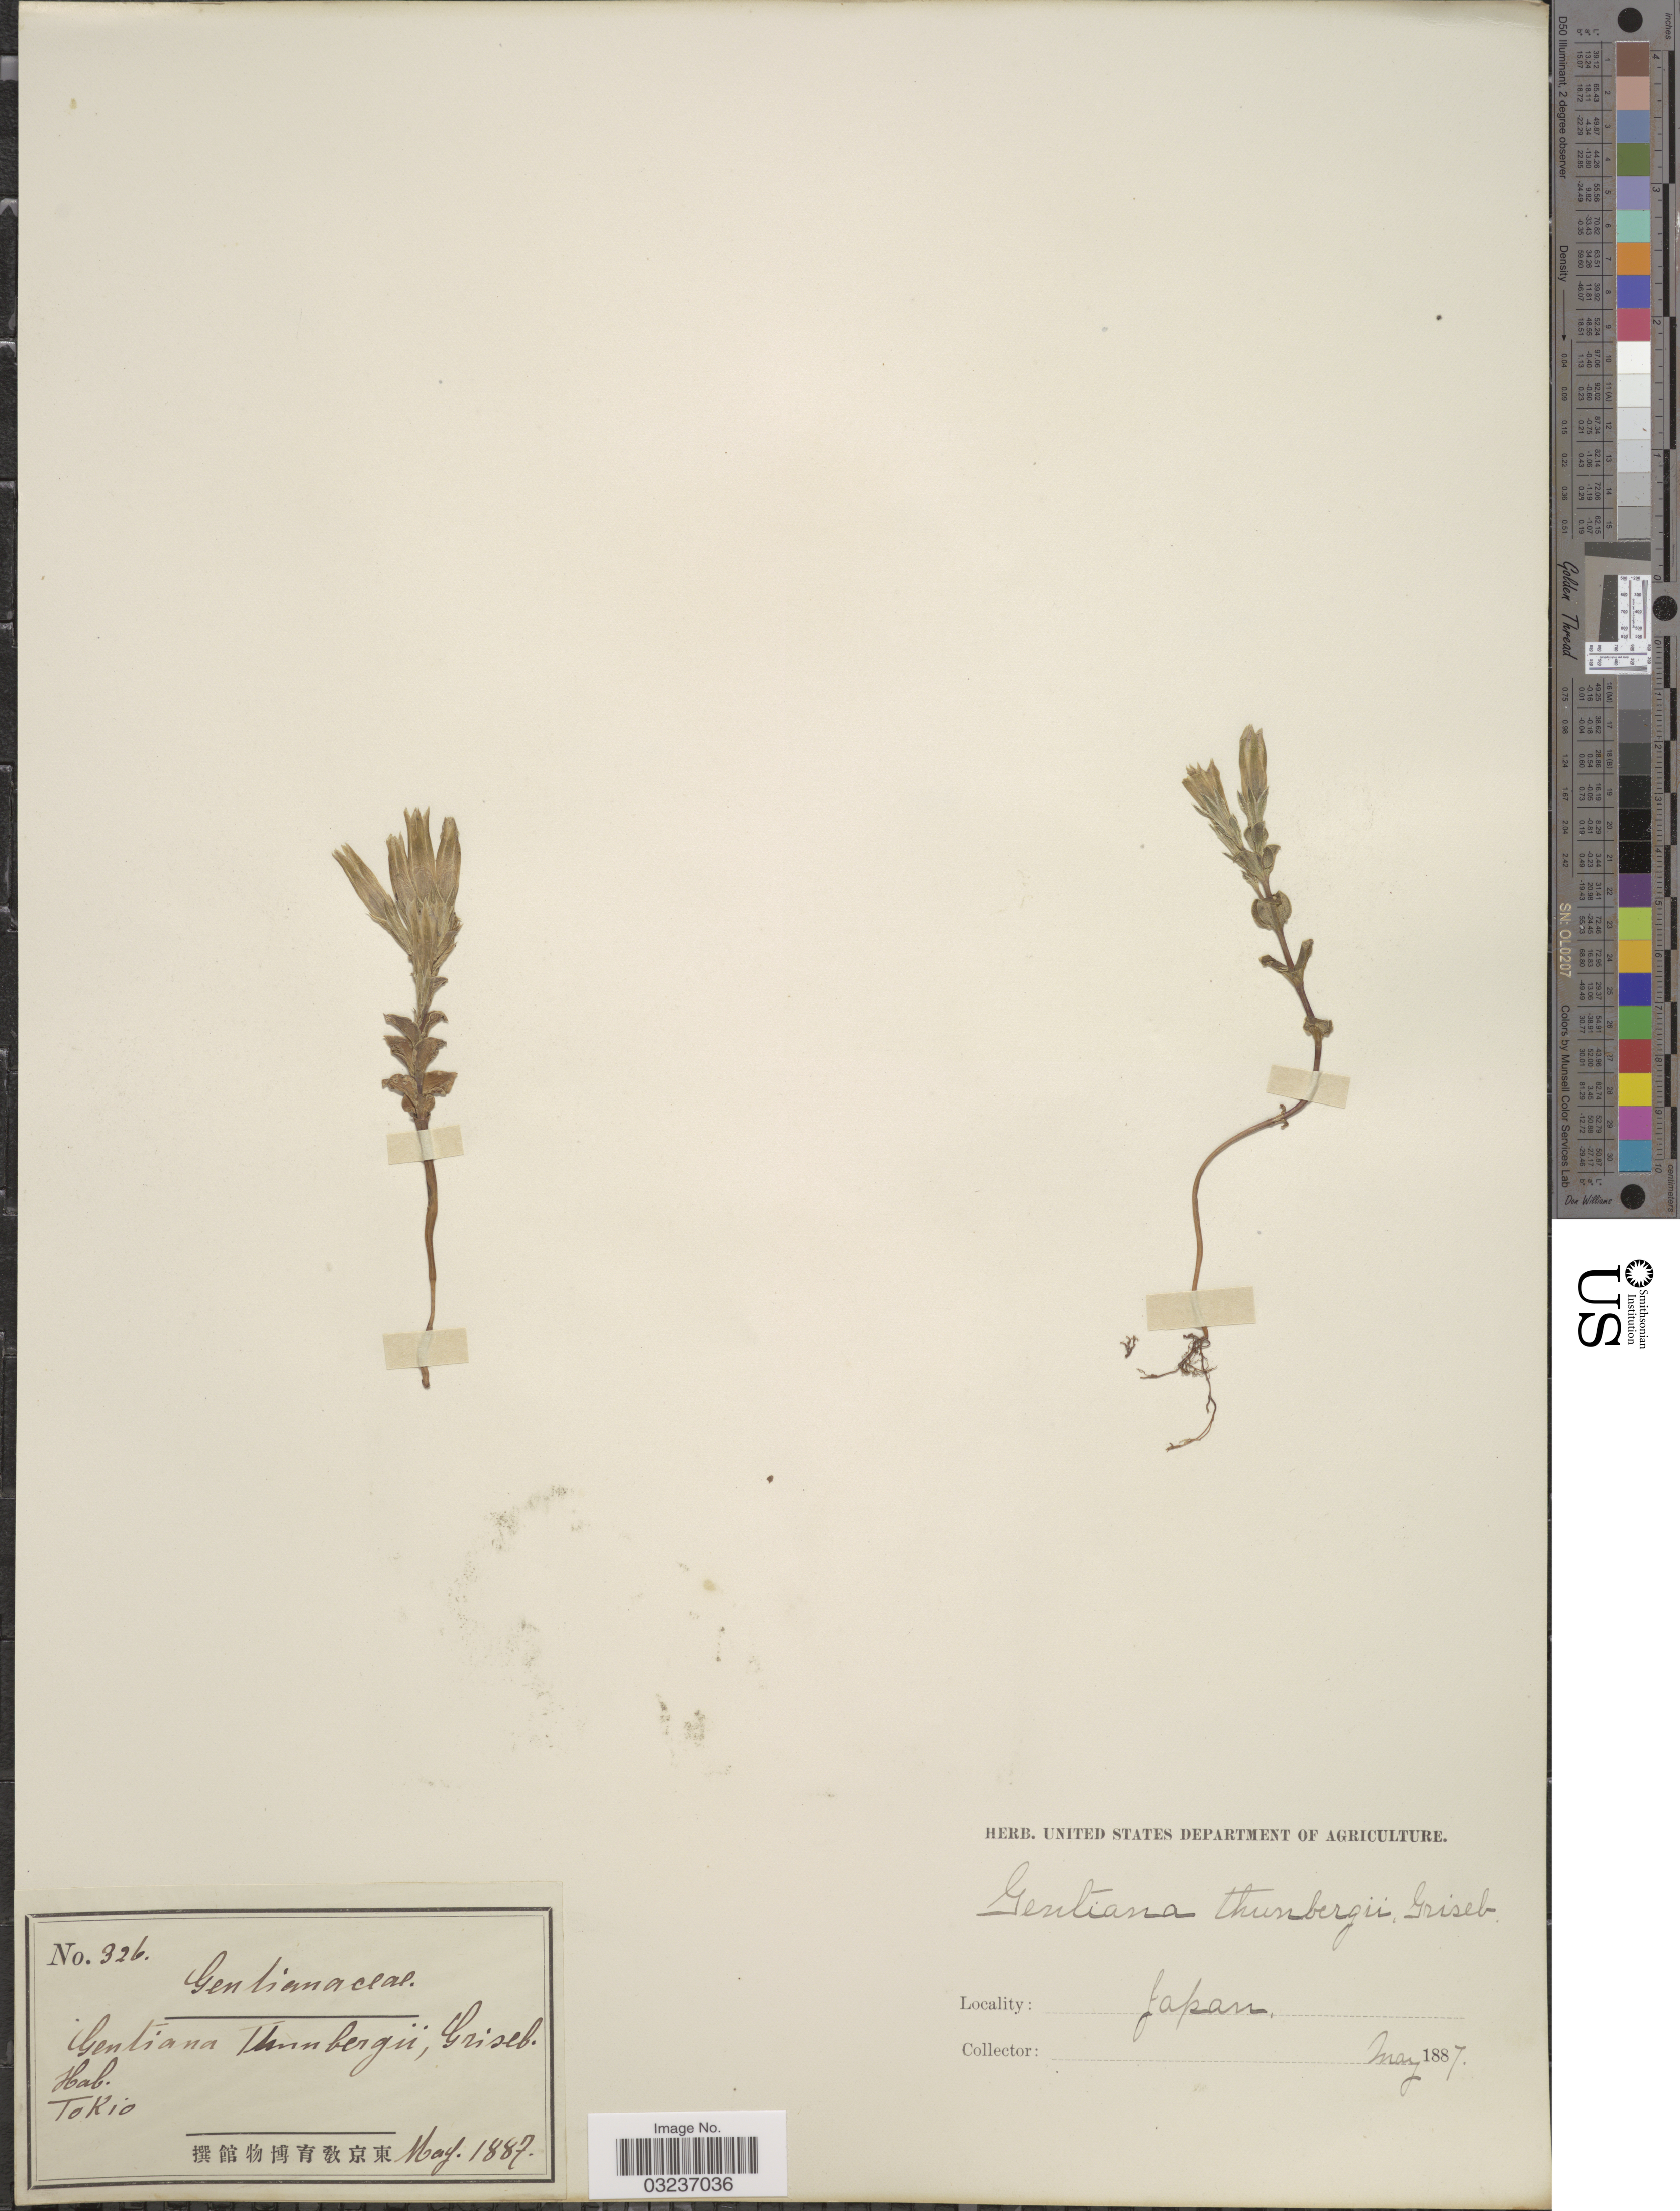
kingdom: Plantae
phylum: Tracheophyta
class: Magnoliopsida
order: Gentianales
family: Gentianaceae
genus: Gentiana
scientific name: Gentiana thunbergii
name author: (G. Don) Griseb.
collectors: ex herb. U. S. Department of Agriculture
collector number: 326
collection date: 1887-05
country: Japan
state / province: Tokyo, Federal City of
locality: Tokio.